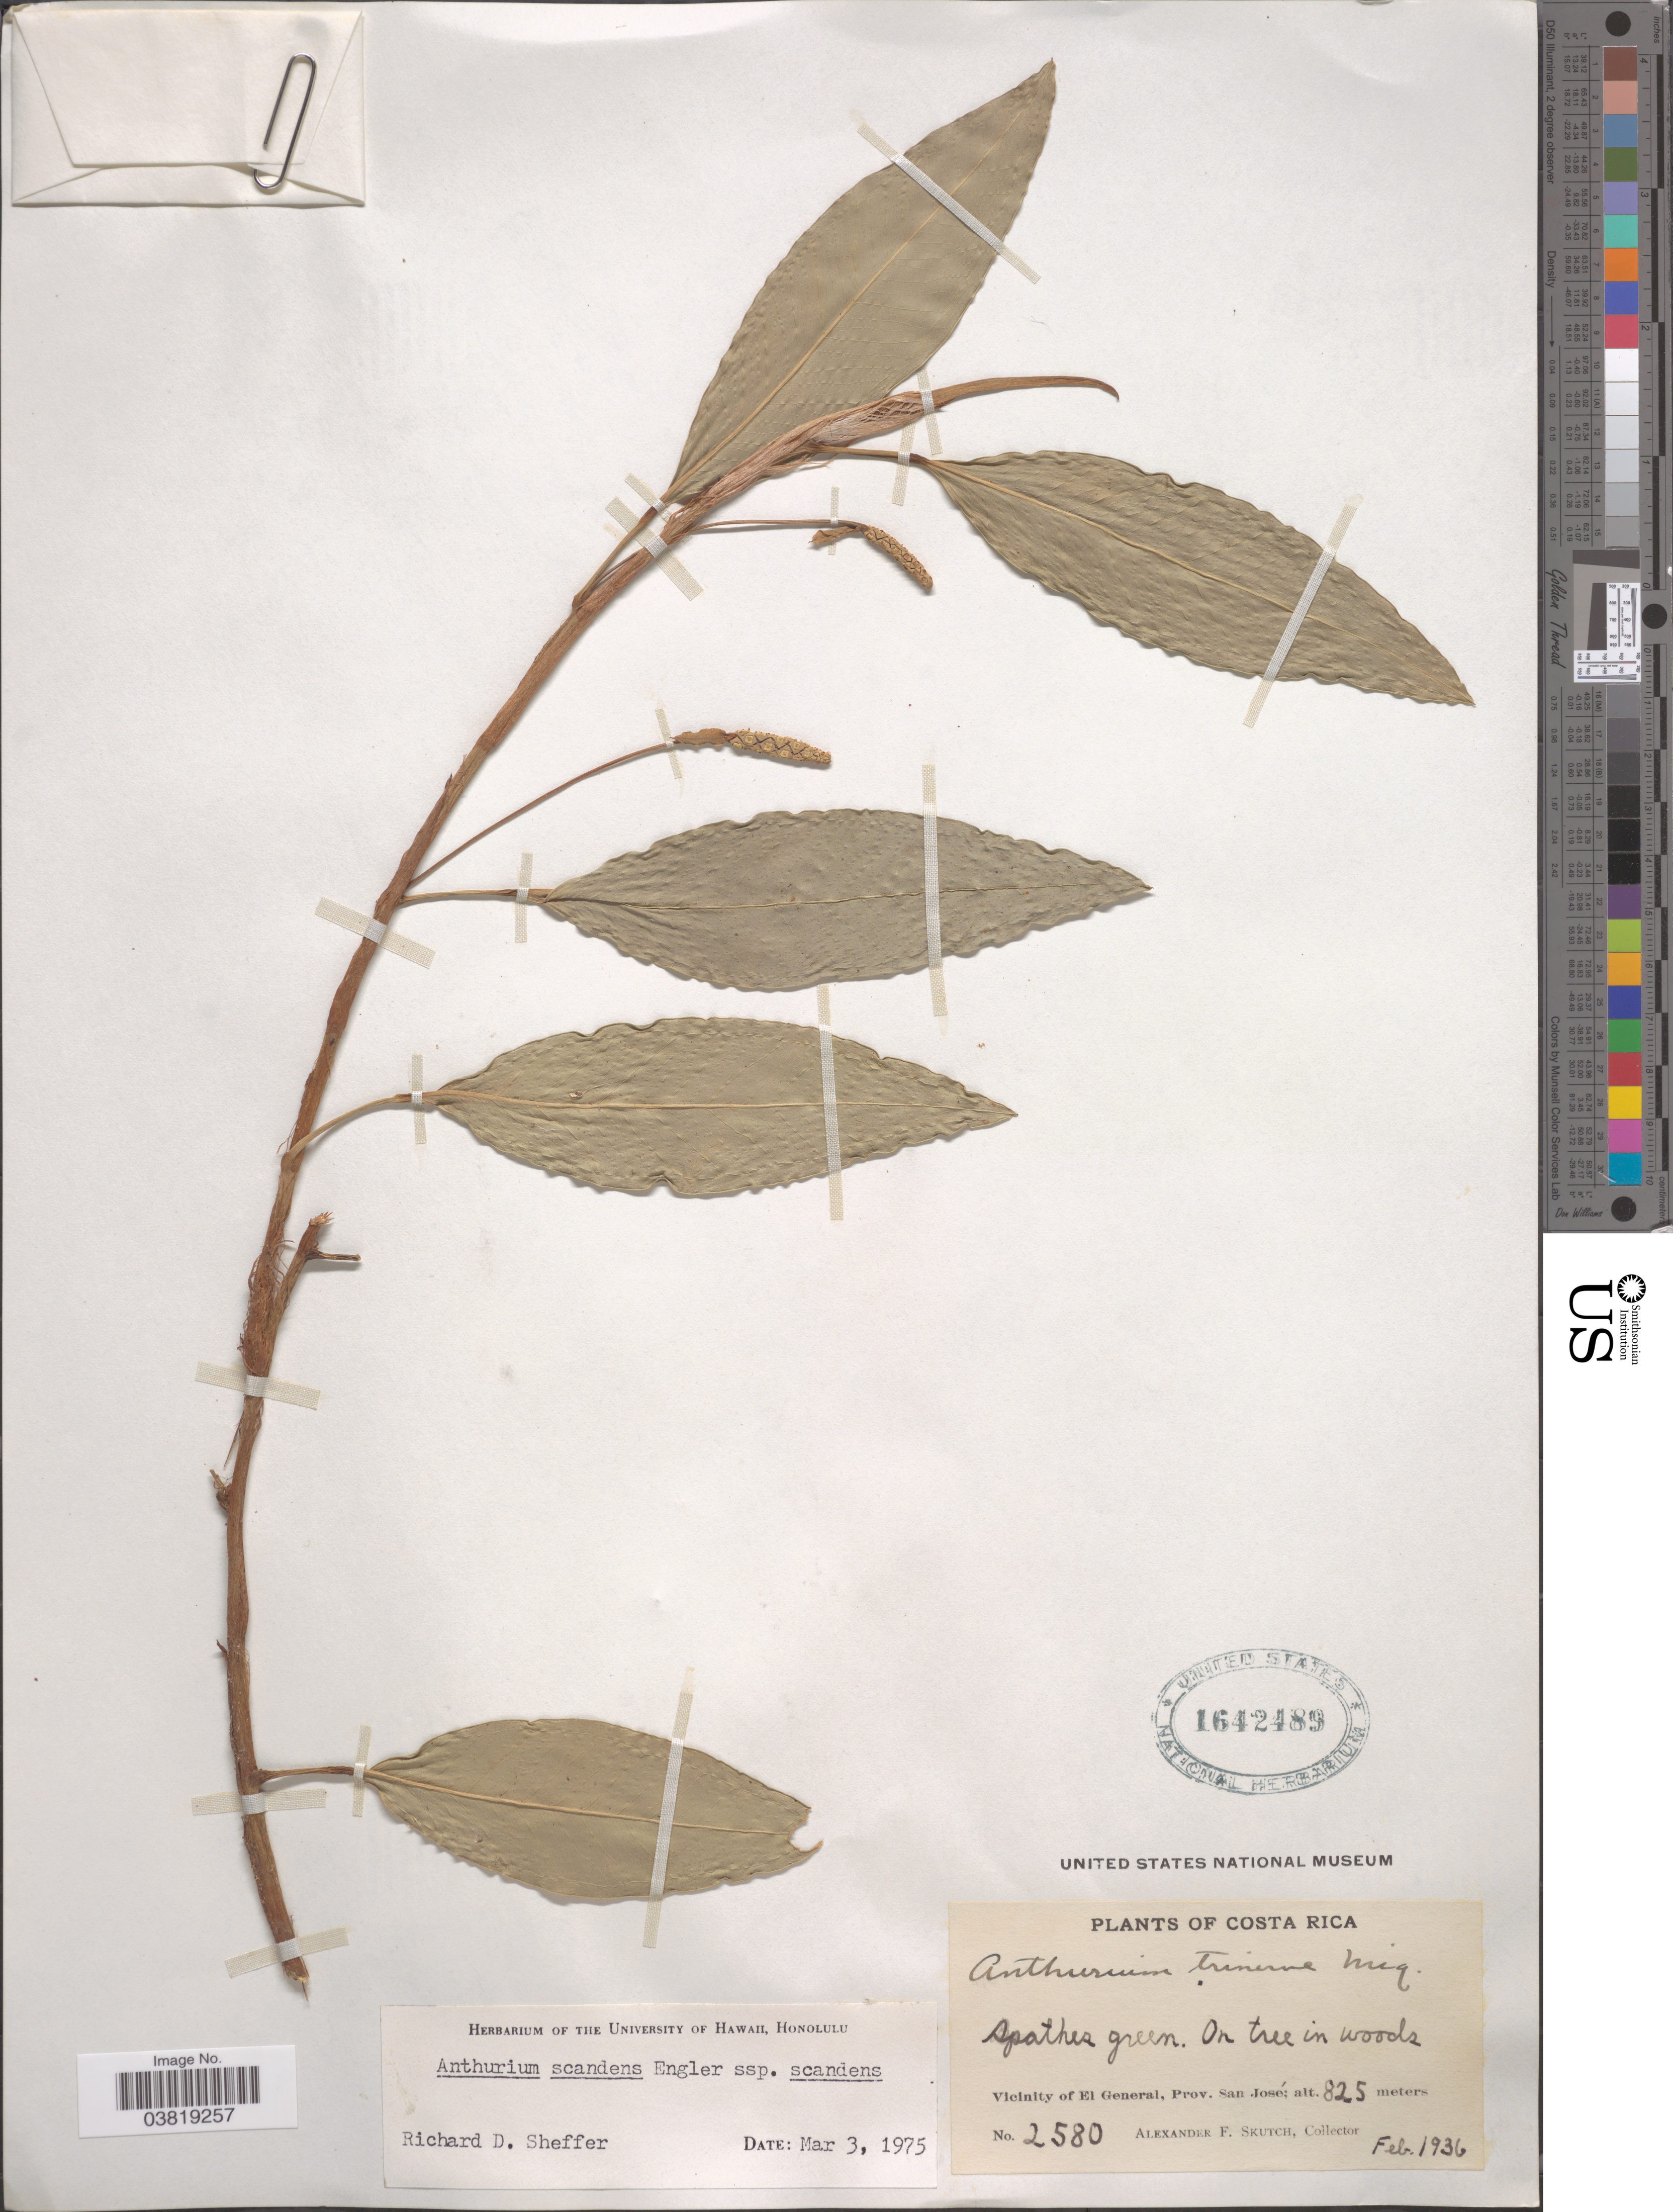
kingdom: Plantae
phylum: Tracheophyta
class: Liliopsida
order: Alismatales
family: Araceae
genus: Anthurium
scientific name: Anthurium scandens var. scandens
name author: (Aubl.) Engl.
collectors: A. F. Skutch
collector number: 2580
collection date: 1936-02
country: Costa Rica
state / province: San José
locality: Vicinity of El General.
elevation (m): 825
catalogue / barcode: US 1642489